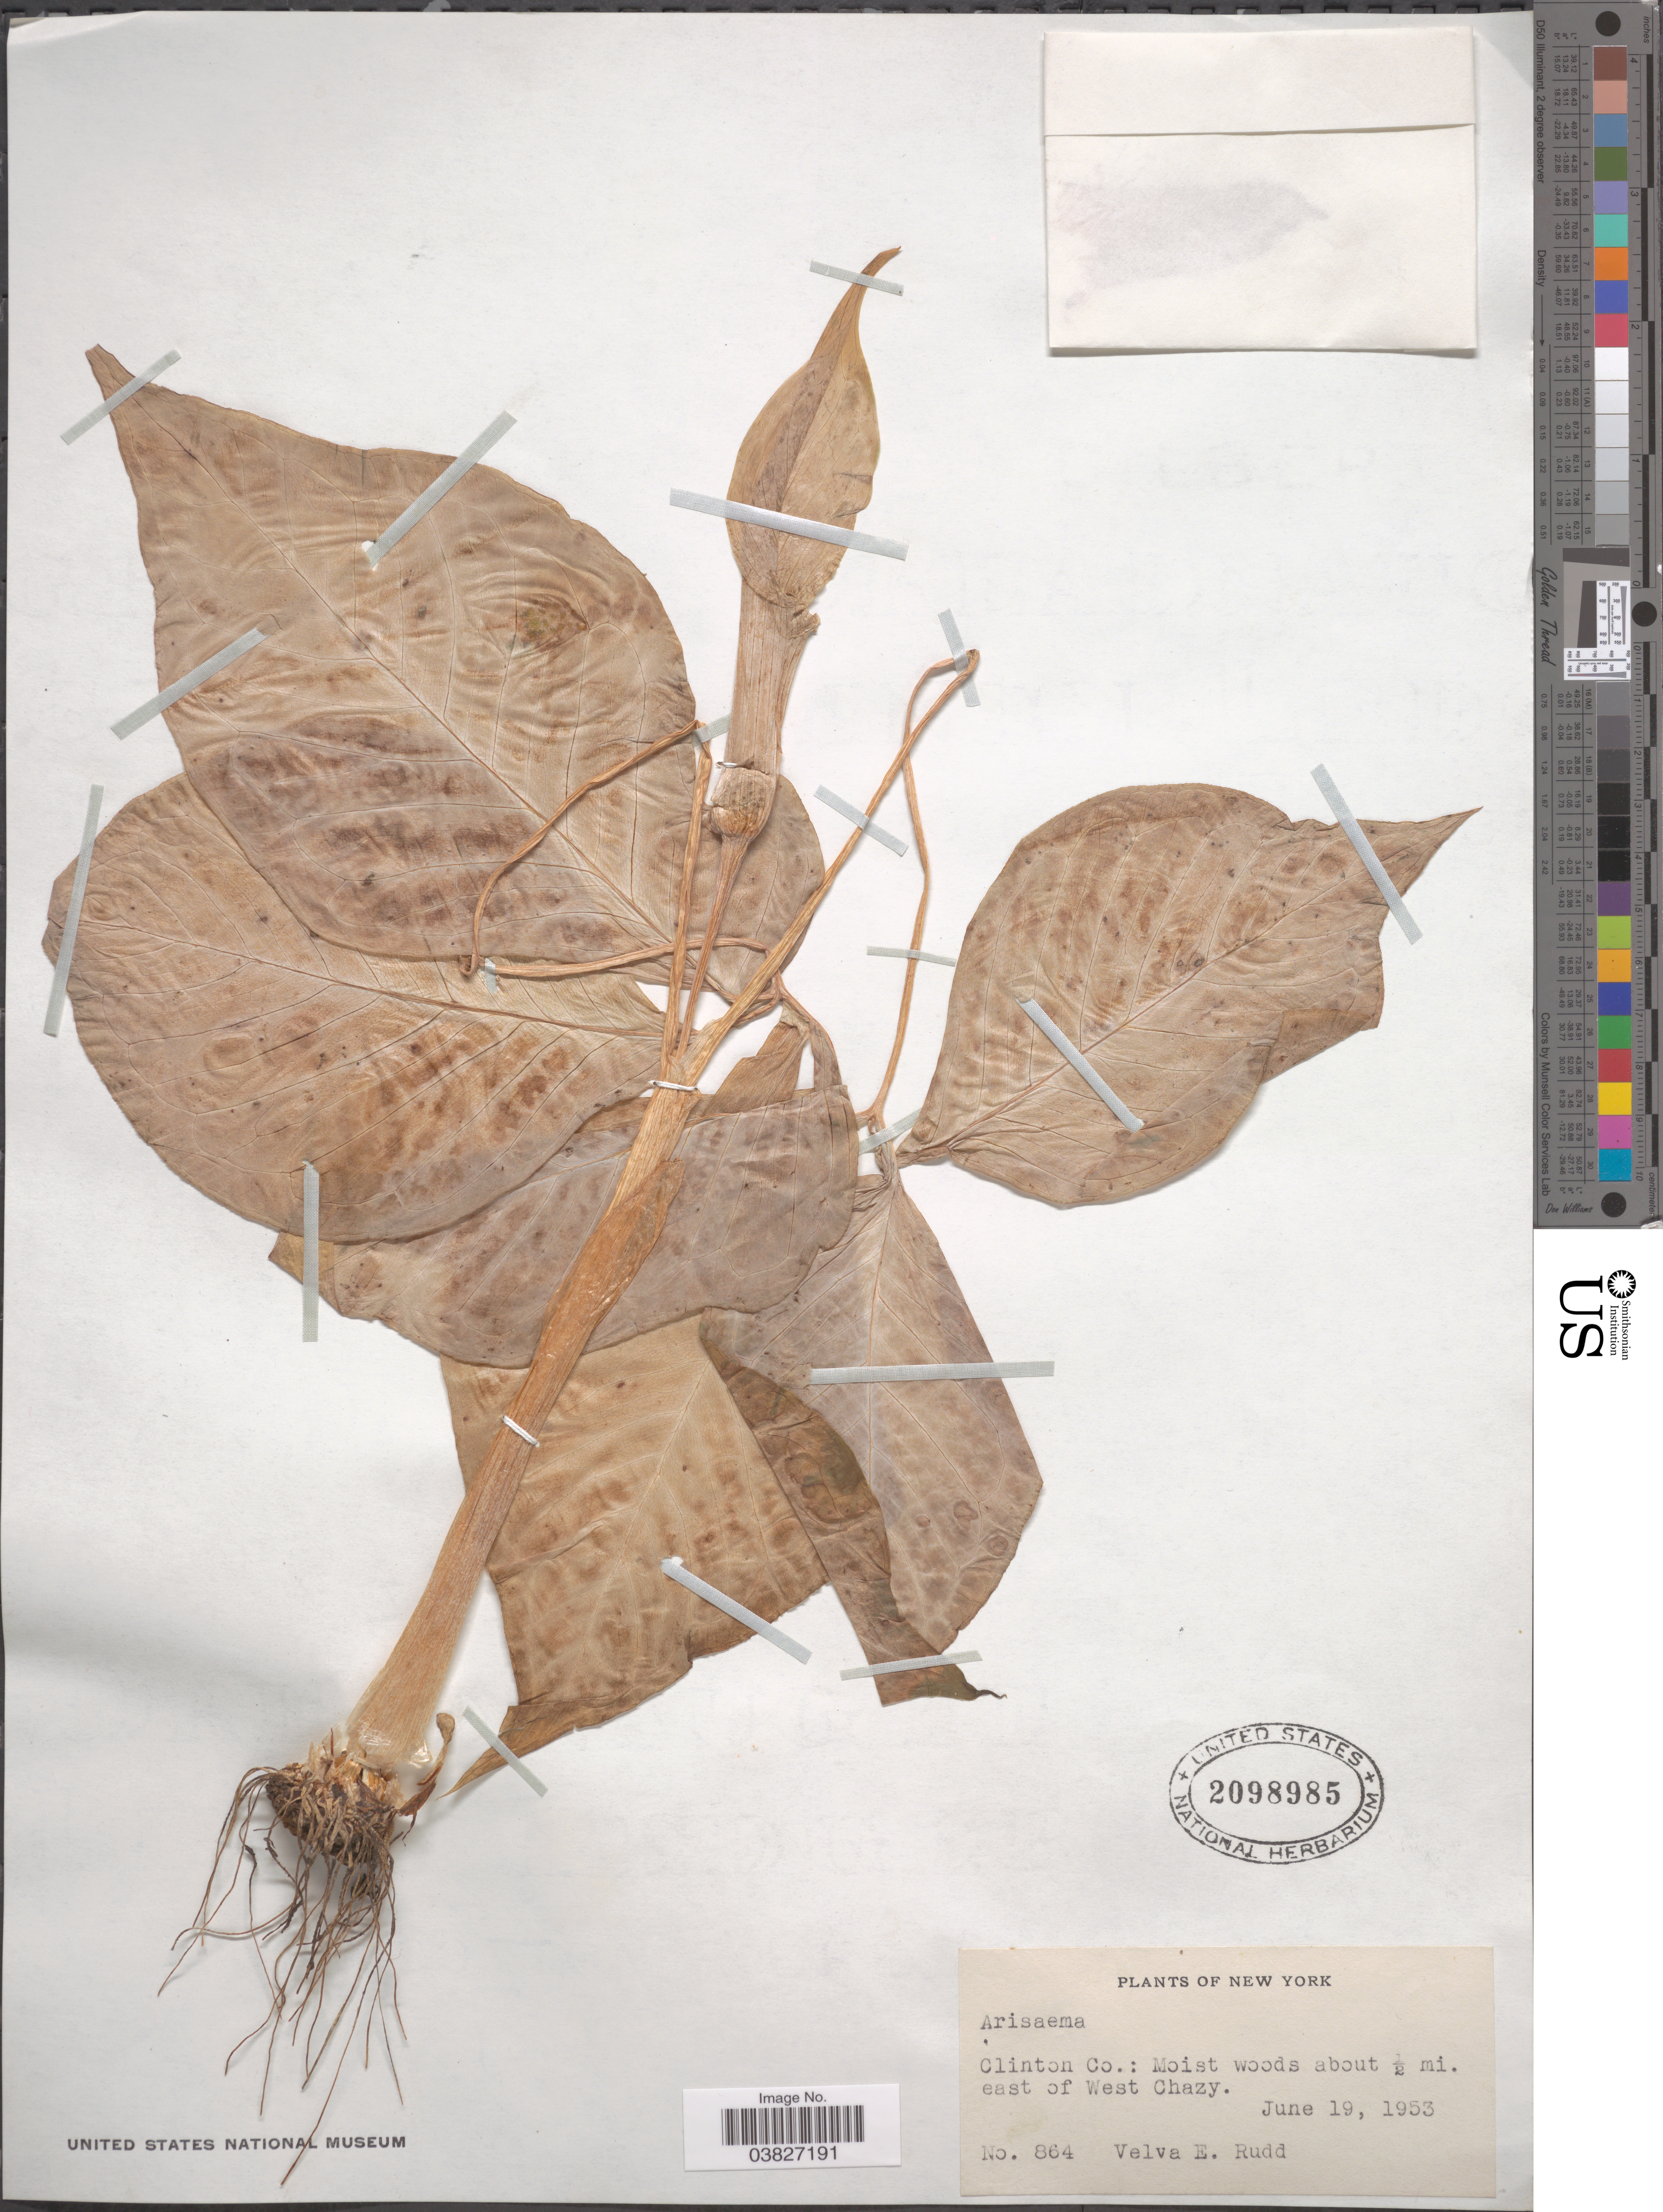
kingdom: Plantae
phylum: Tracheophyta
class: Liliopsida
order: Alismatales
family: Araceae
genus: Arisaema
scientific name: Arisaema triphyllum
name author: (L.) Schott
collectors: V. E. Rudd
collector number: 864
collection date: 1953-06-19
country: United States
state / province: New York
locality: Clinton Co.: Moist woods about ½ mi. east of West Chazy.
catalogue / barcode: US 2098985